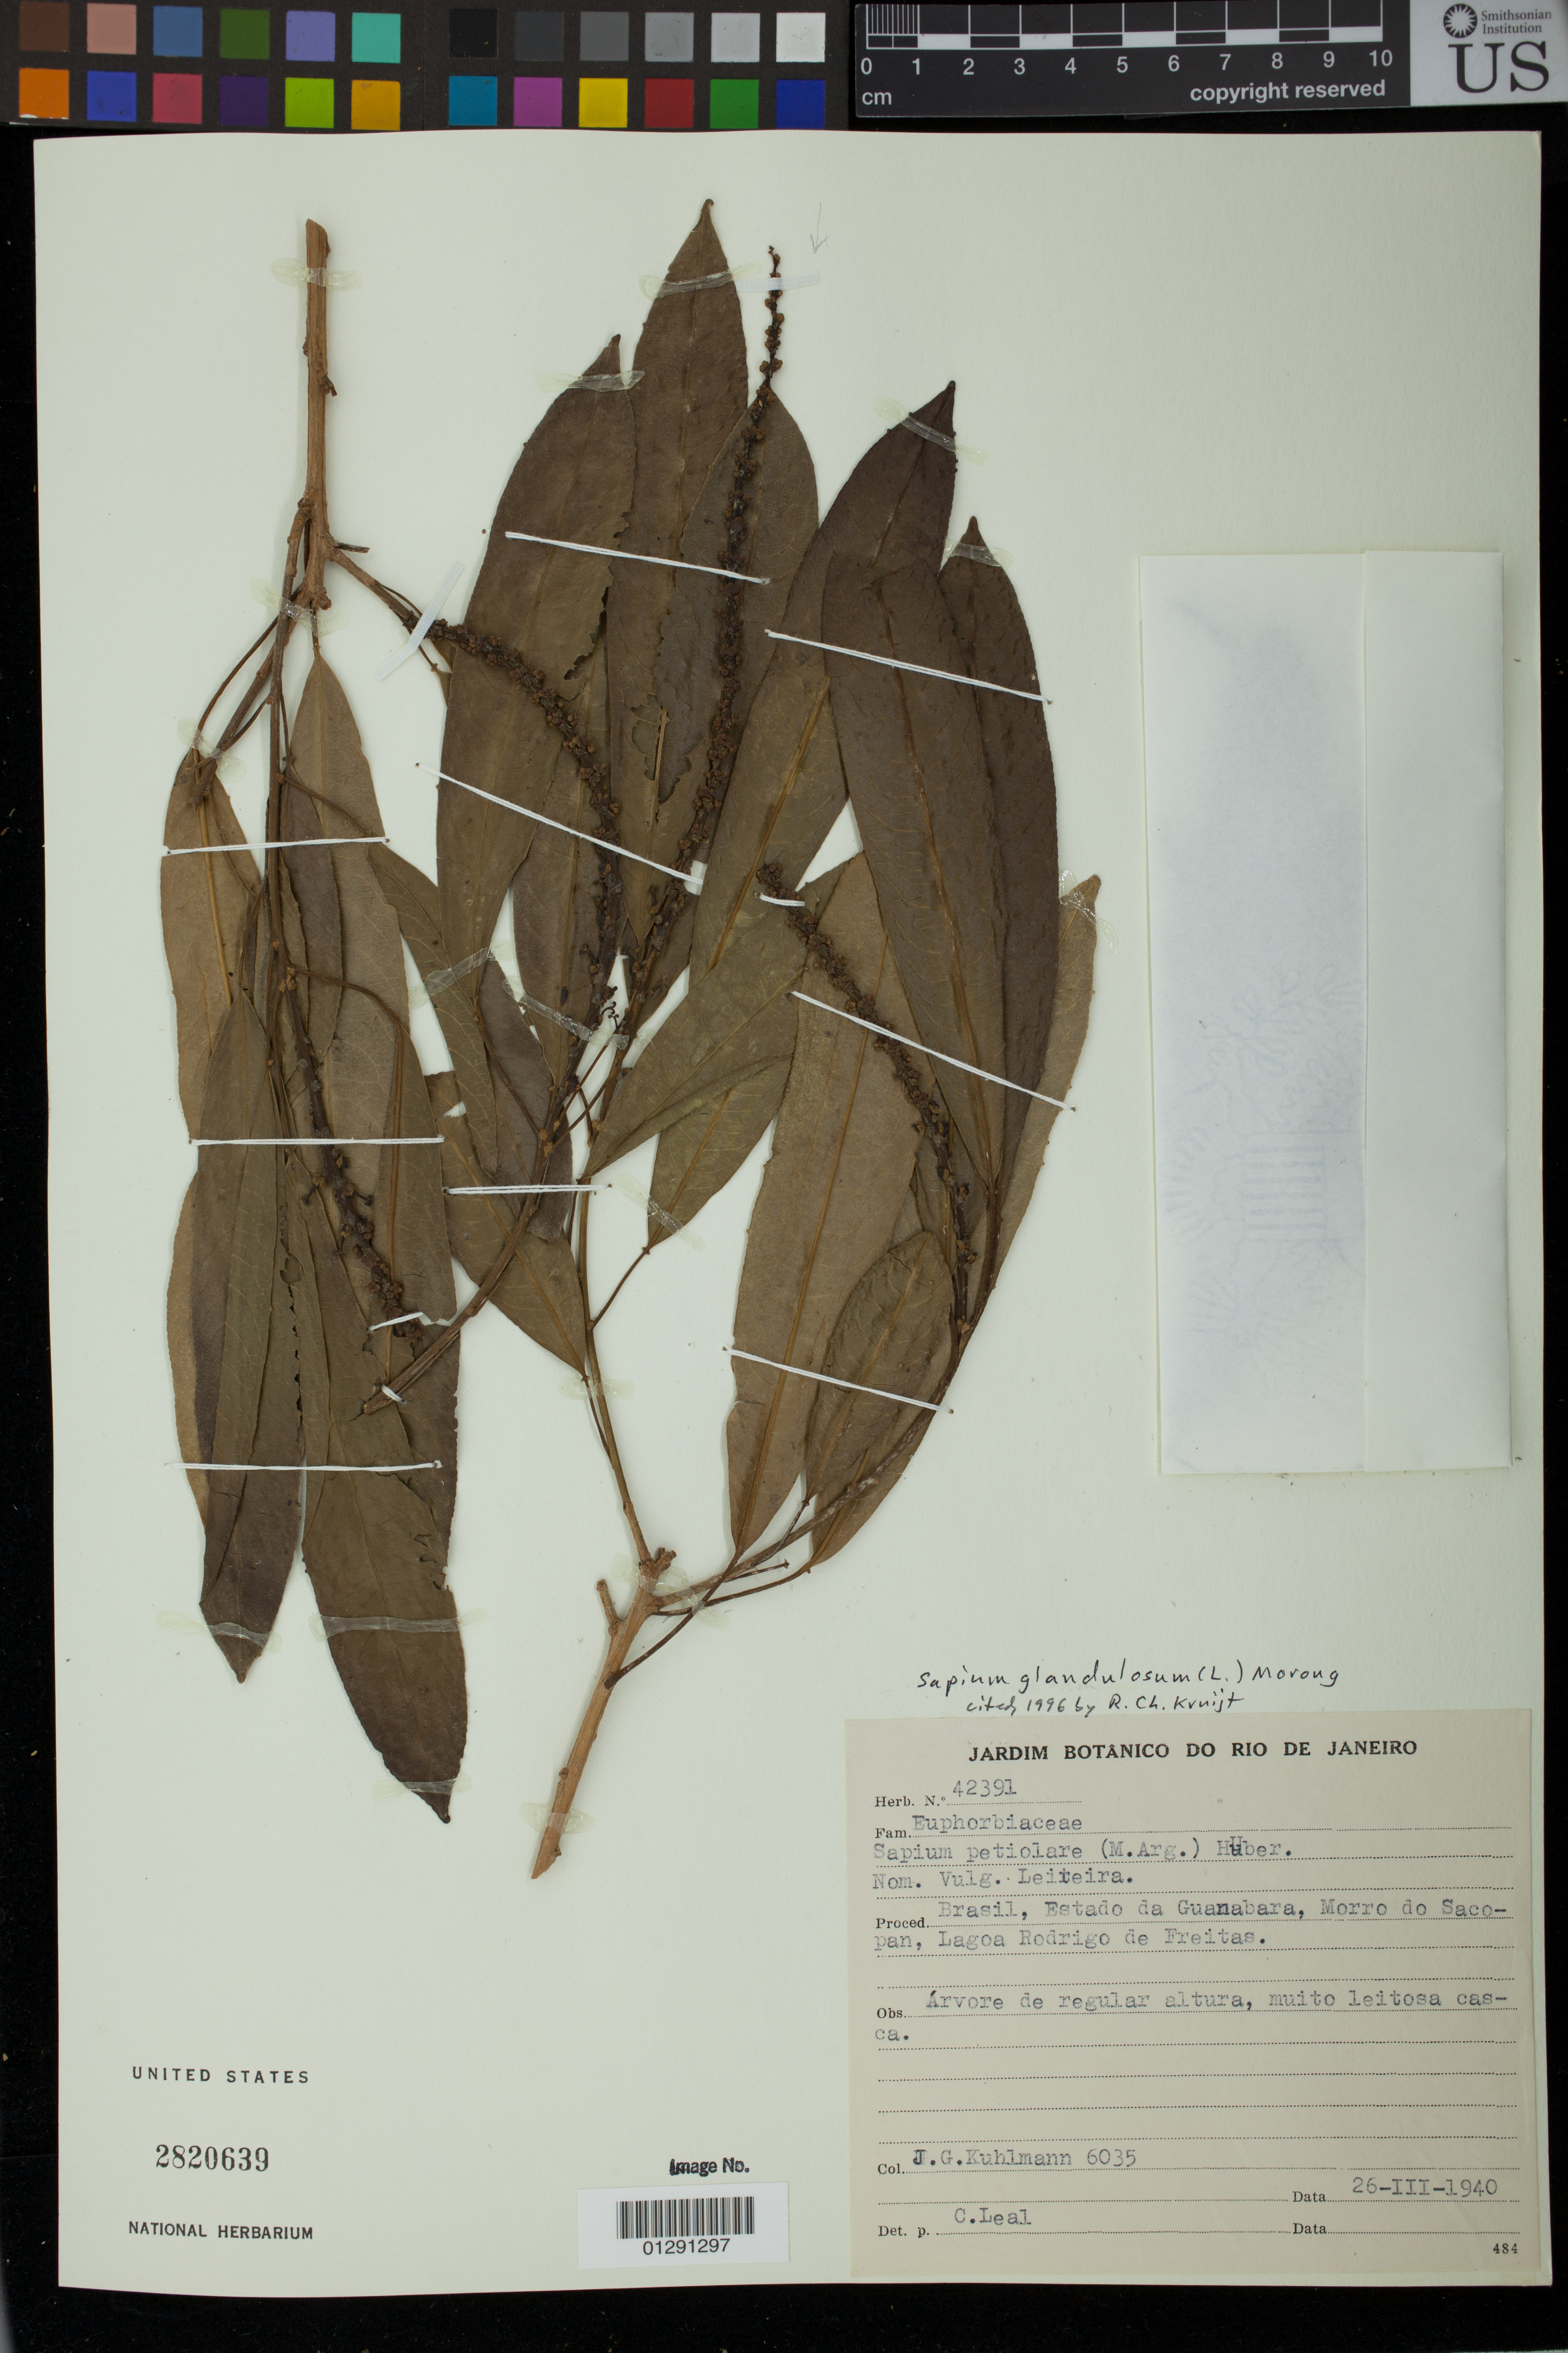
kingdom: Plantae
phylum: Tracheophyta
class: Magnoliopsida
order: Malpighiales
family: Euphorbiaceae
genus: Sapium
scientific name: Sapium glandulatum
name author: (Vell.) Pax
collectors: J. G. Kuhlmann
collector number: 6035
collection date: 1940-03-26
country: Brazil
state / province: Rio de Janeiro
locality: Morro do Sacopa, Lagoa Rodrigo de Freitas, Guanabara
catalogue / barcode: US 2820639